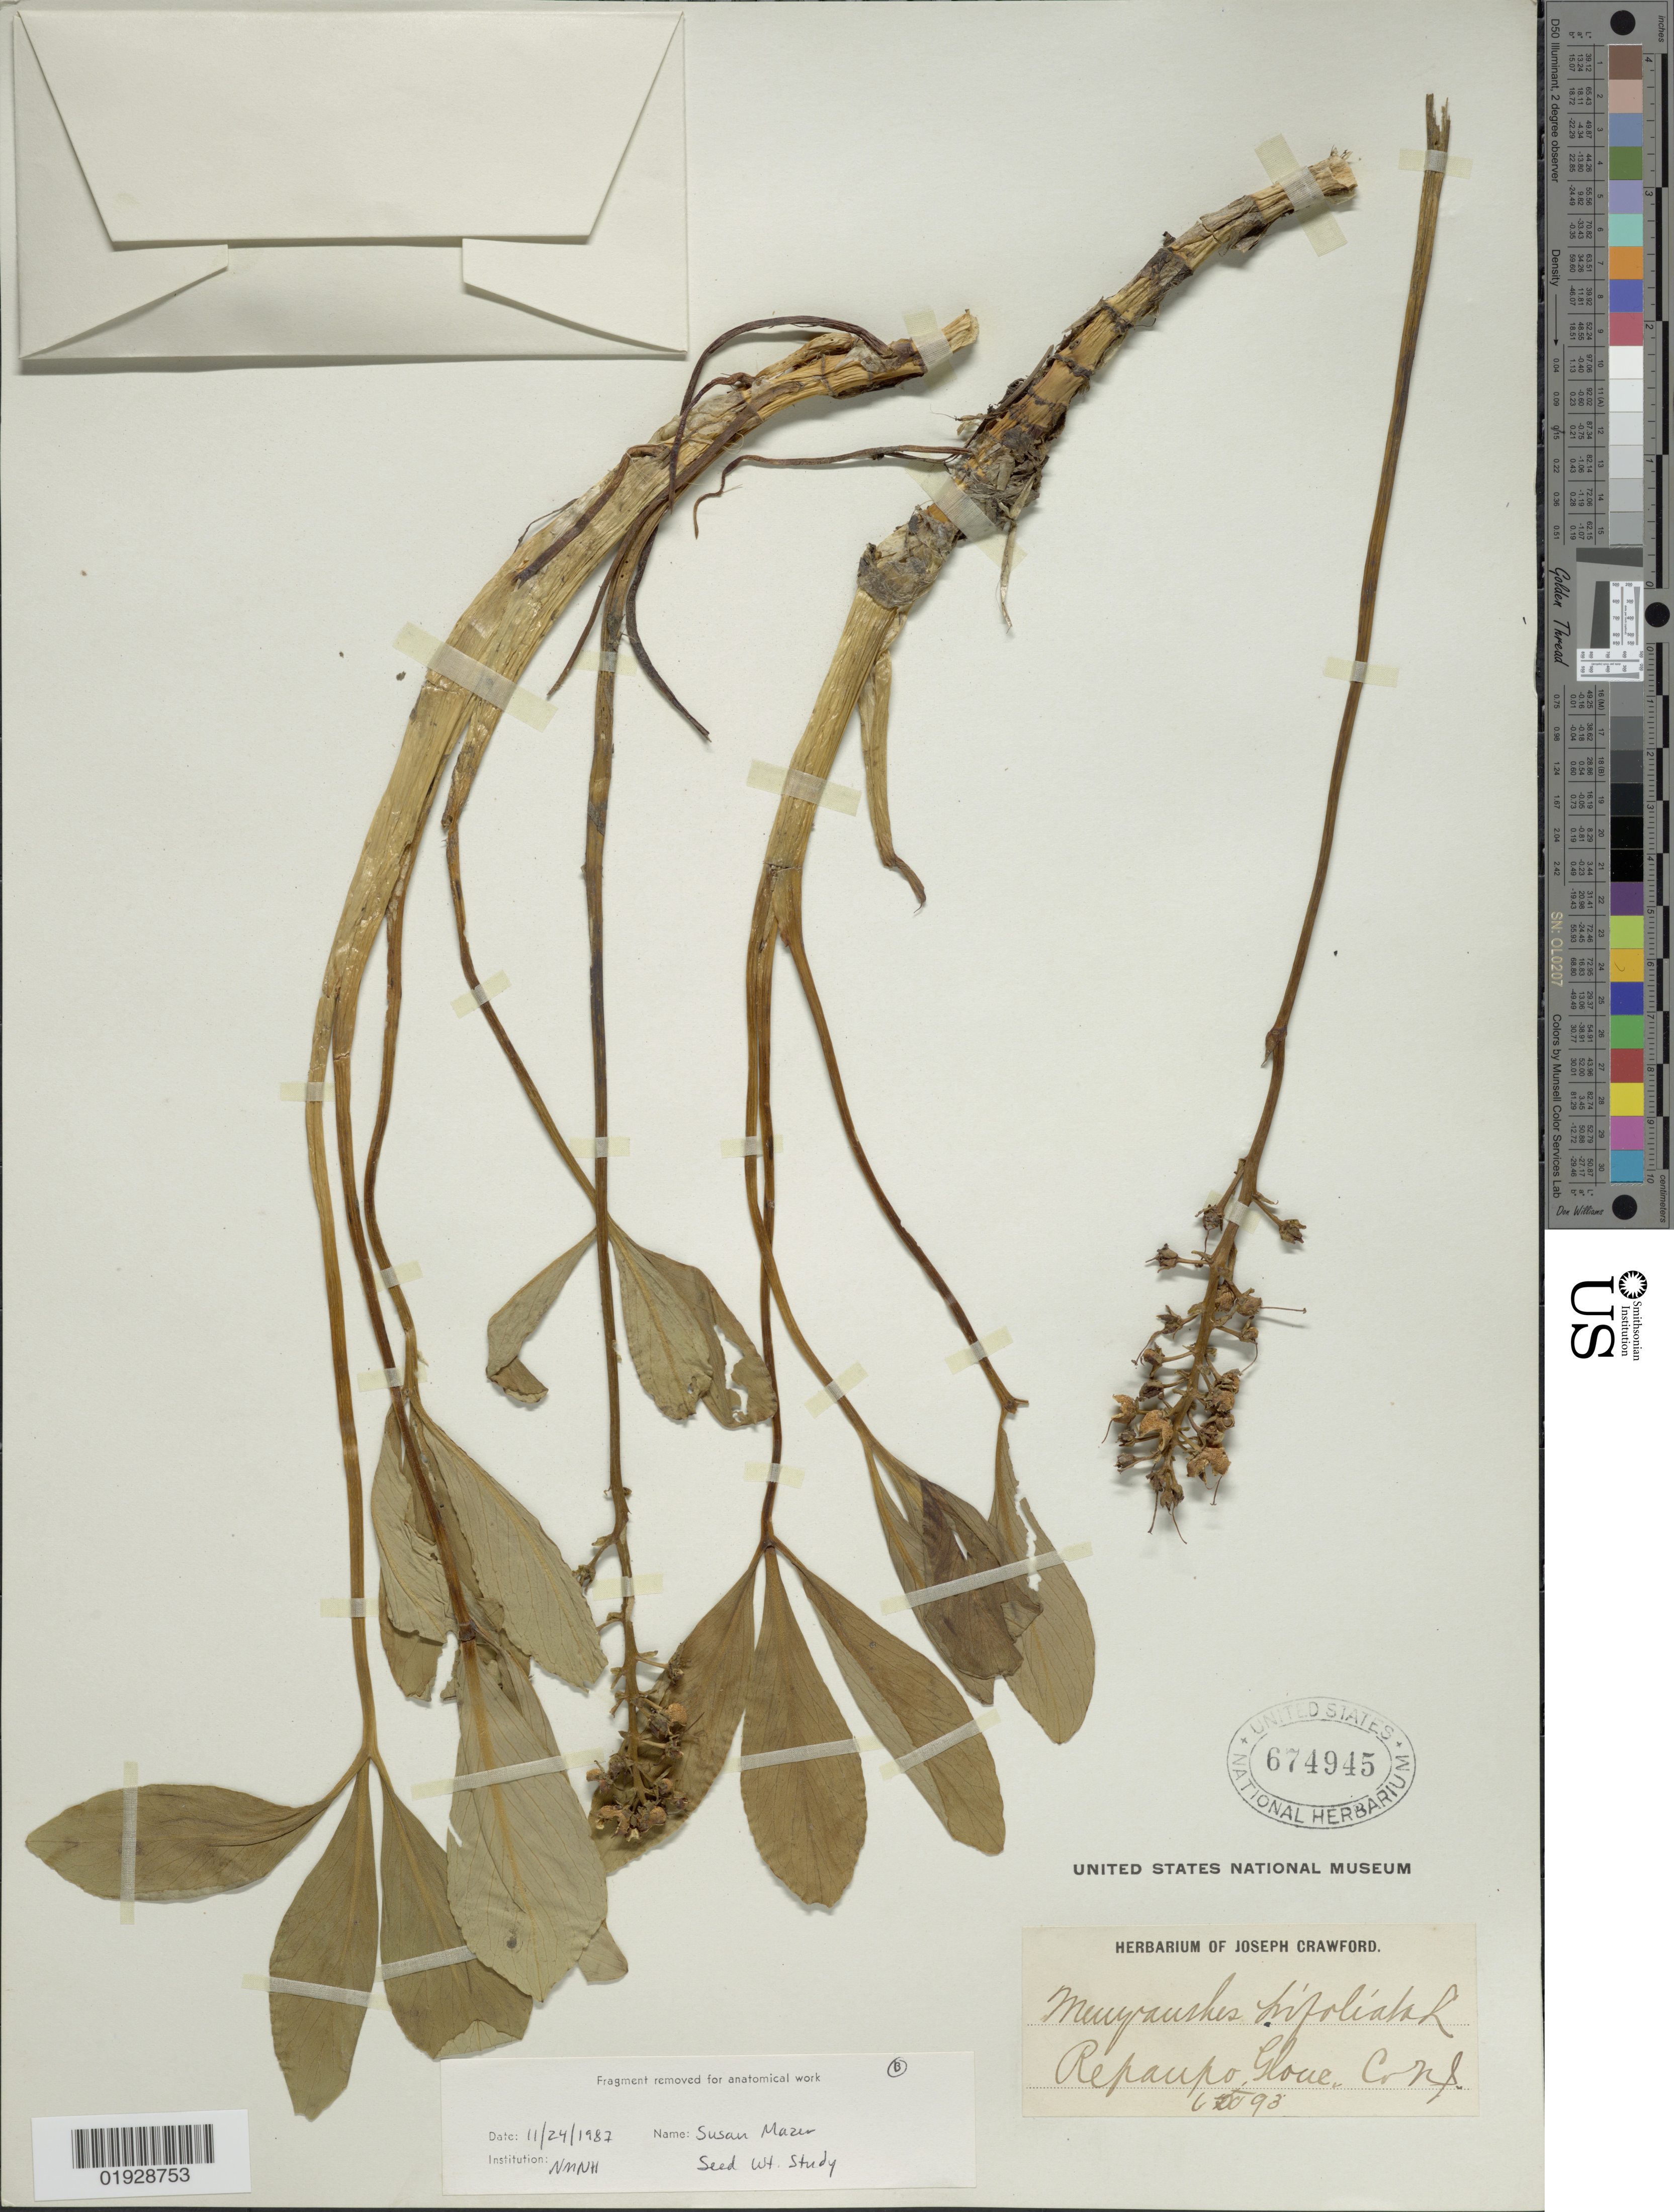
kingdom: Plantae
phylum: Tracheophyta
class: Magnoliopsida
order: Asterales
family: Menyanthaceae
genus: Menyanthes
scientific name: Menyanthes trifoliata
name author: L.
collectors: J. Crawford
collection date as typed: Transcribed d/m/y: 6/10/93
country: United States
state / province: New Jersey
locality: Repaupo, Gloucester Co.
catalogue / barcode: US 674945